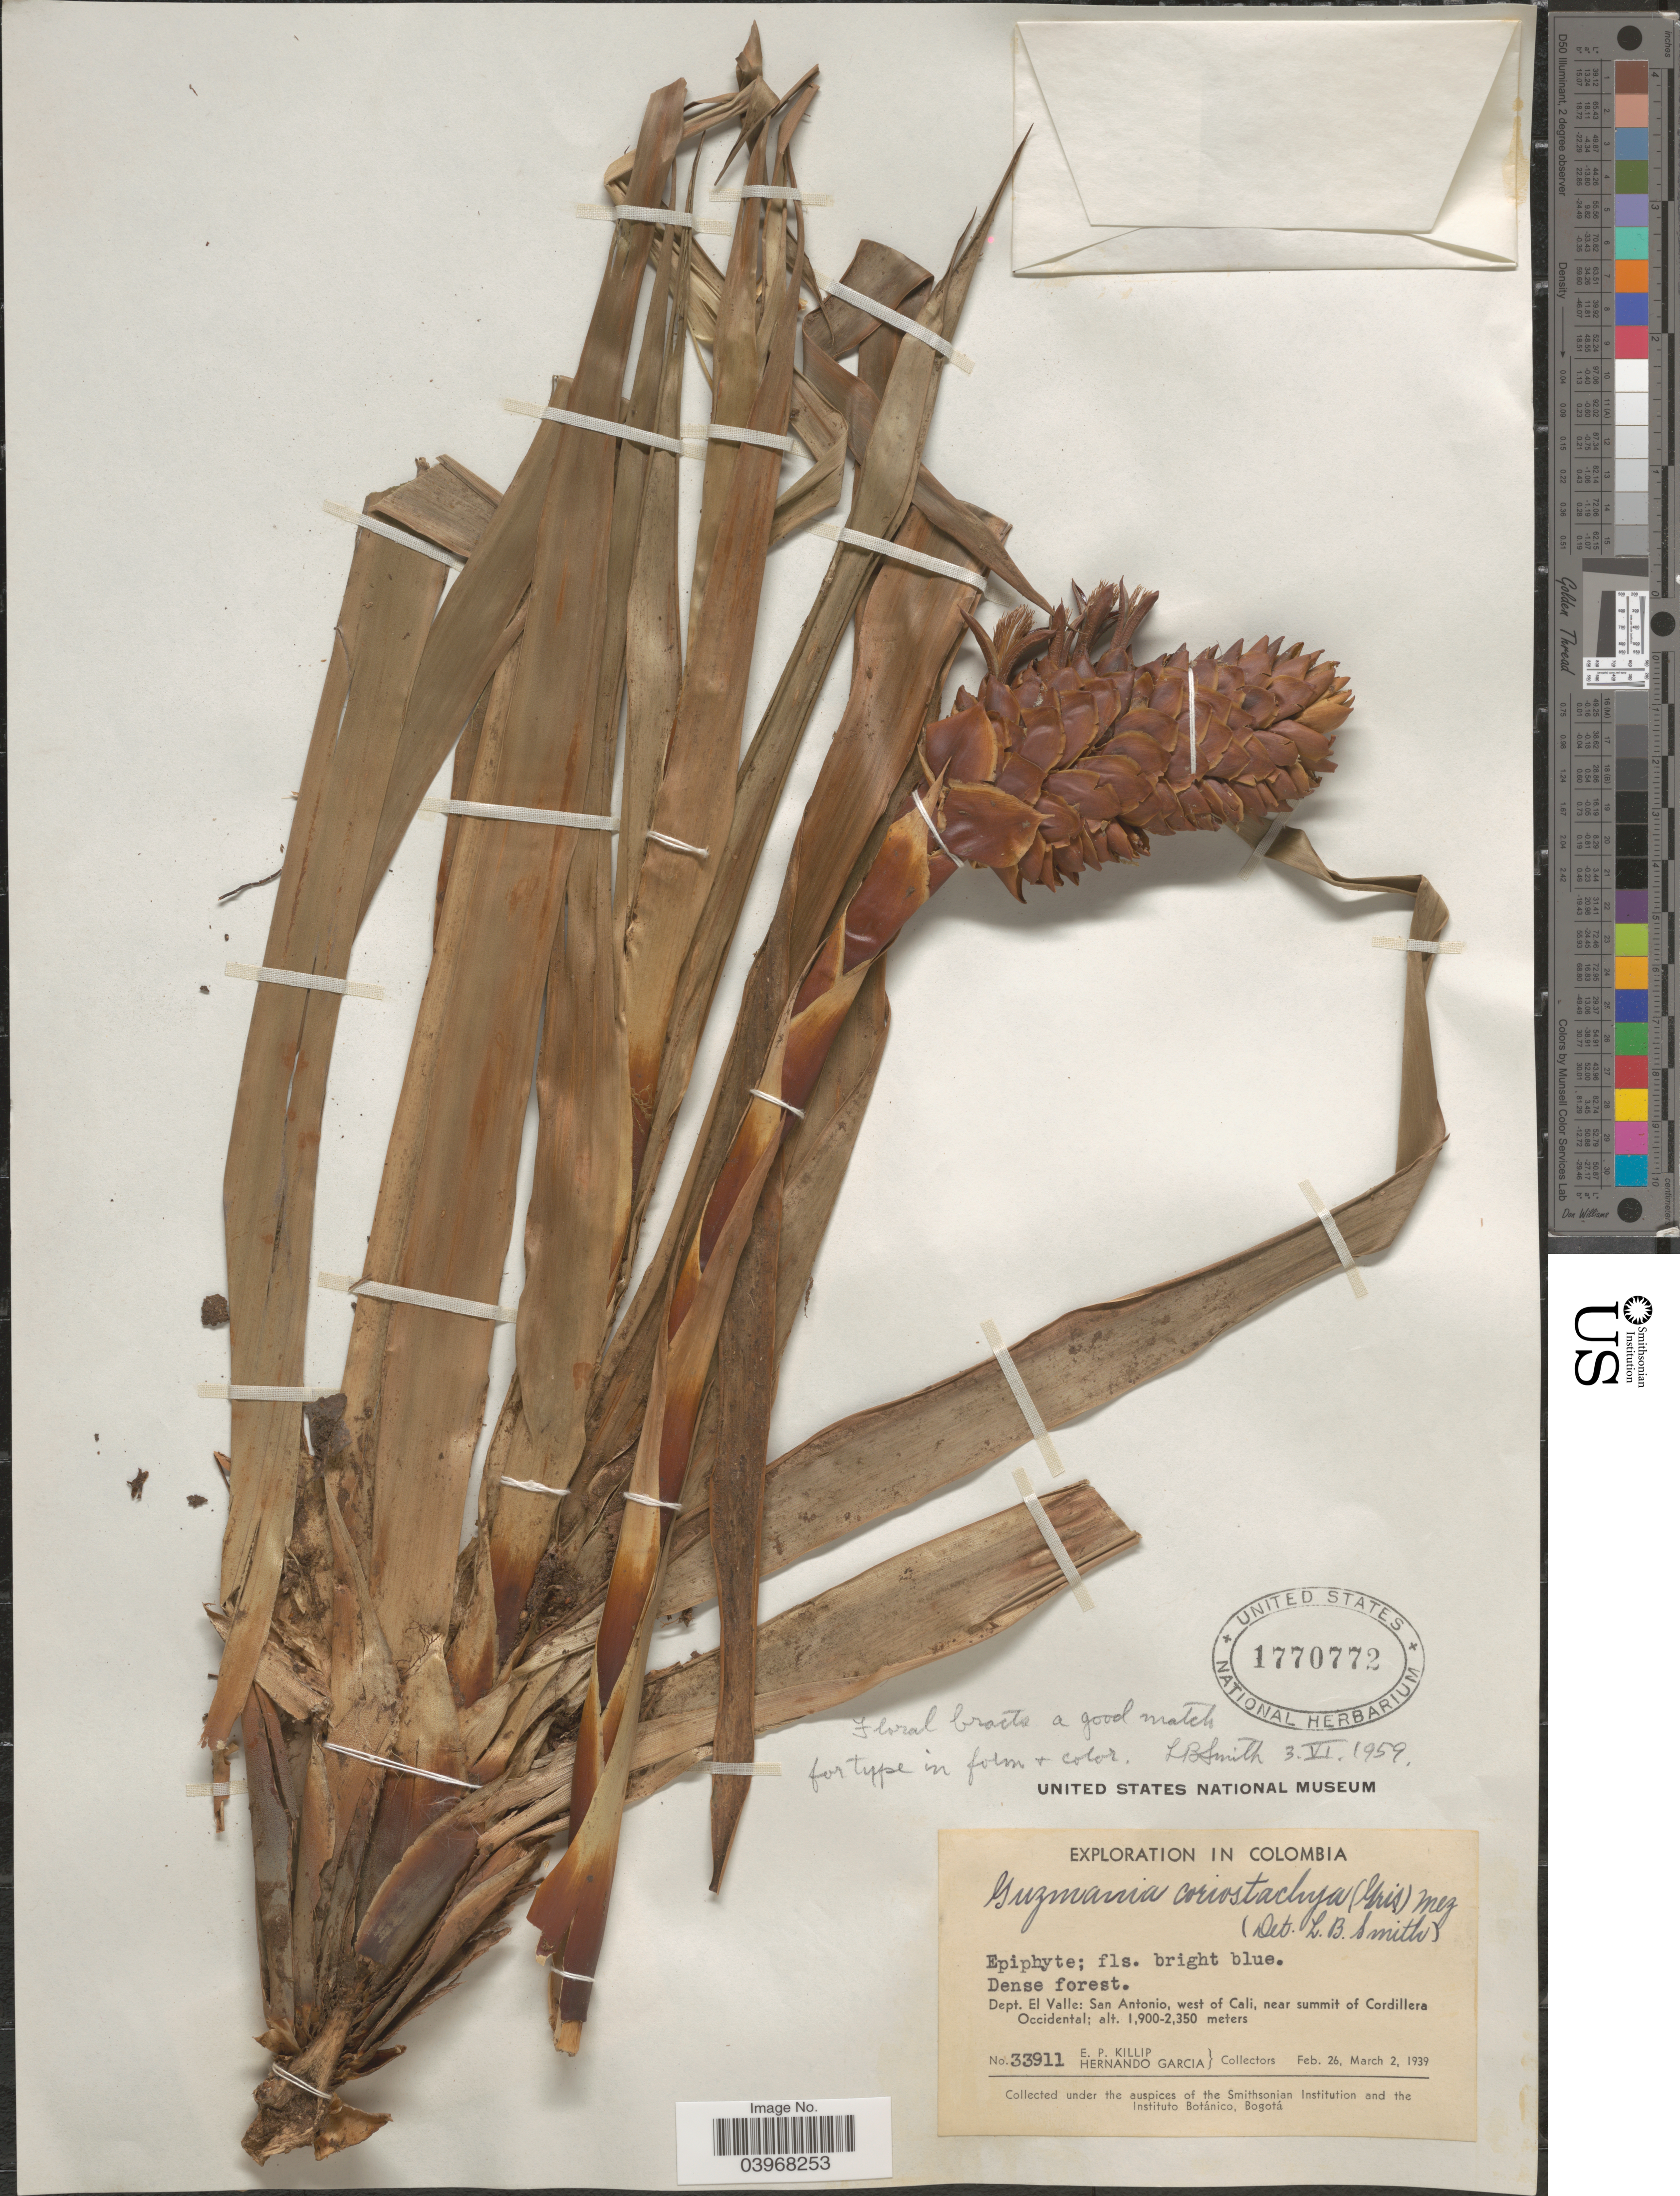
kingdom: Plantae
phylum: Tracheophyta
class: Liliopsida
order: Poales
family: Bromeliaceae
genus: Guzmania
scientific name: Guzmania coriostachya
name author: (Griseb.) Mez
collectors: E. P. Killip & H. Garcia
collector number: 33911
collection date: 1939-02-26/1939-03-02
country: Colombia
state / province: Valle del Cauca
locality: Dept. El Valle: San Antonio, west of Cali, near summit of Cordillera Occidental.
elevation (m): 1900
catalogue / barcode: US 1770772